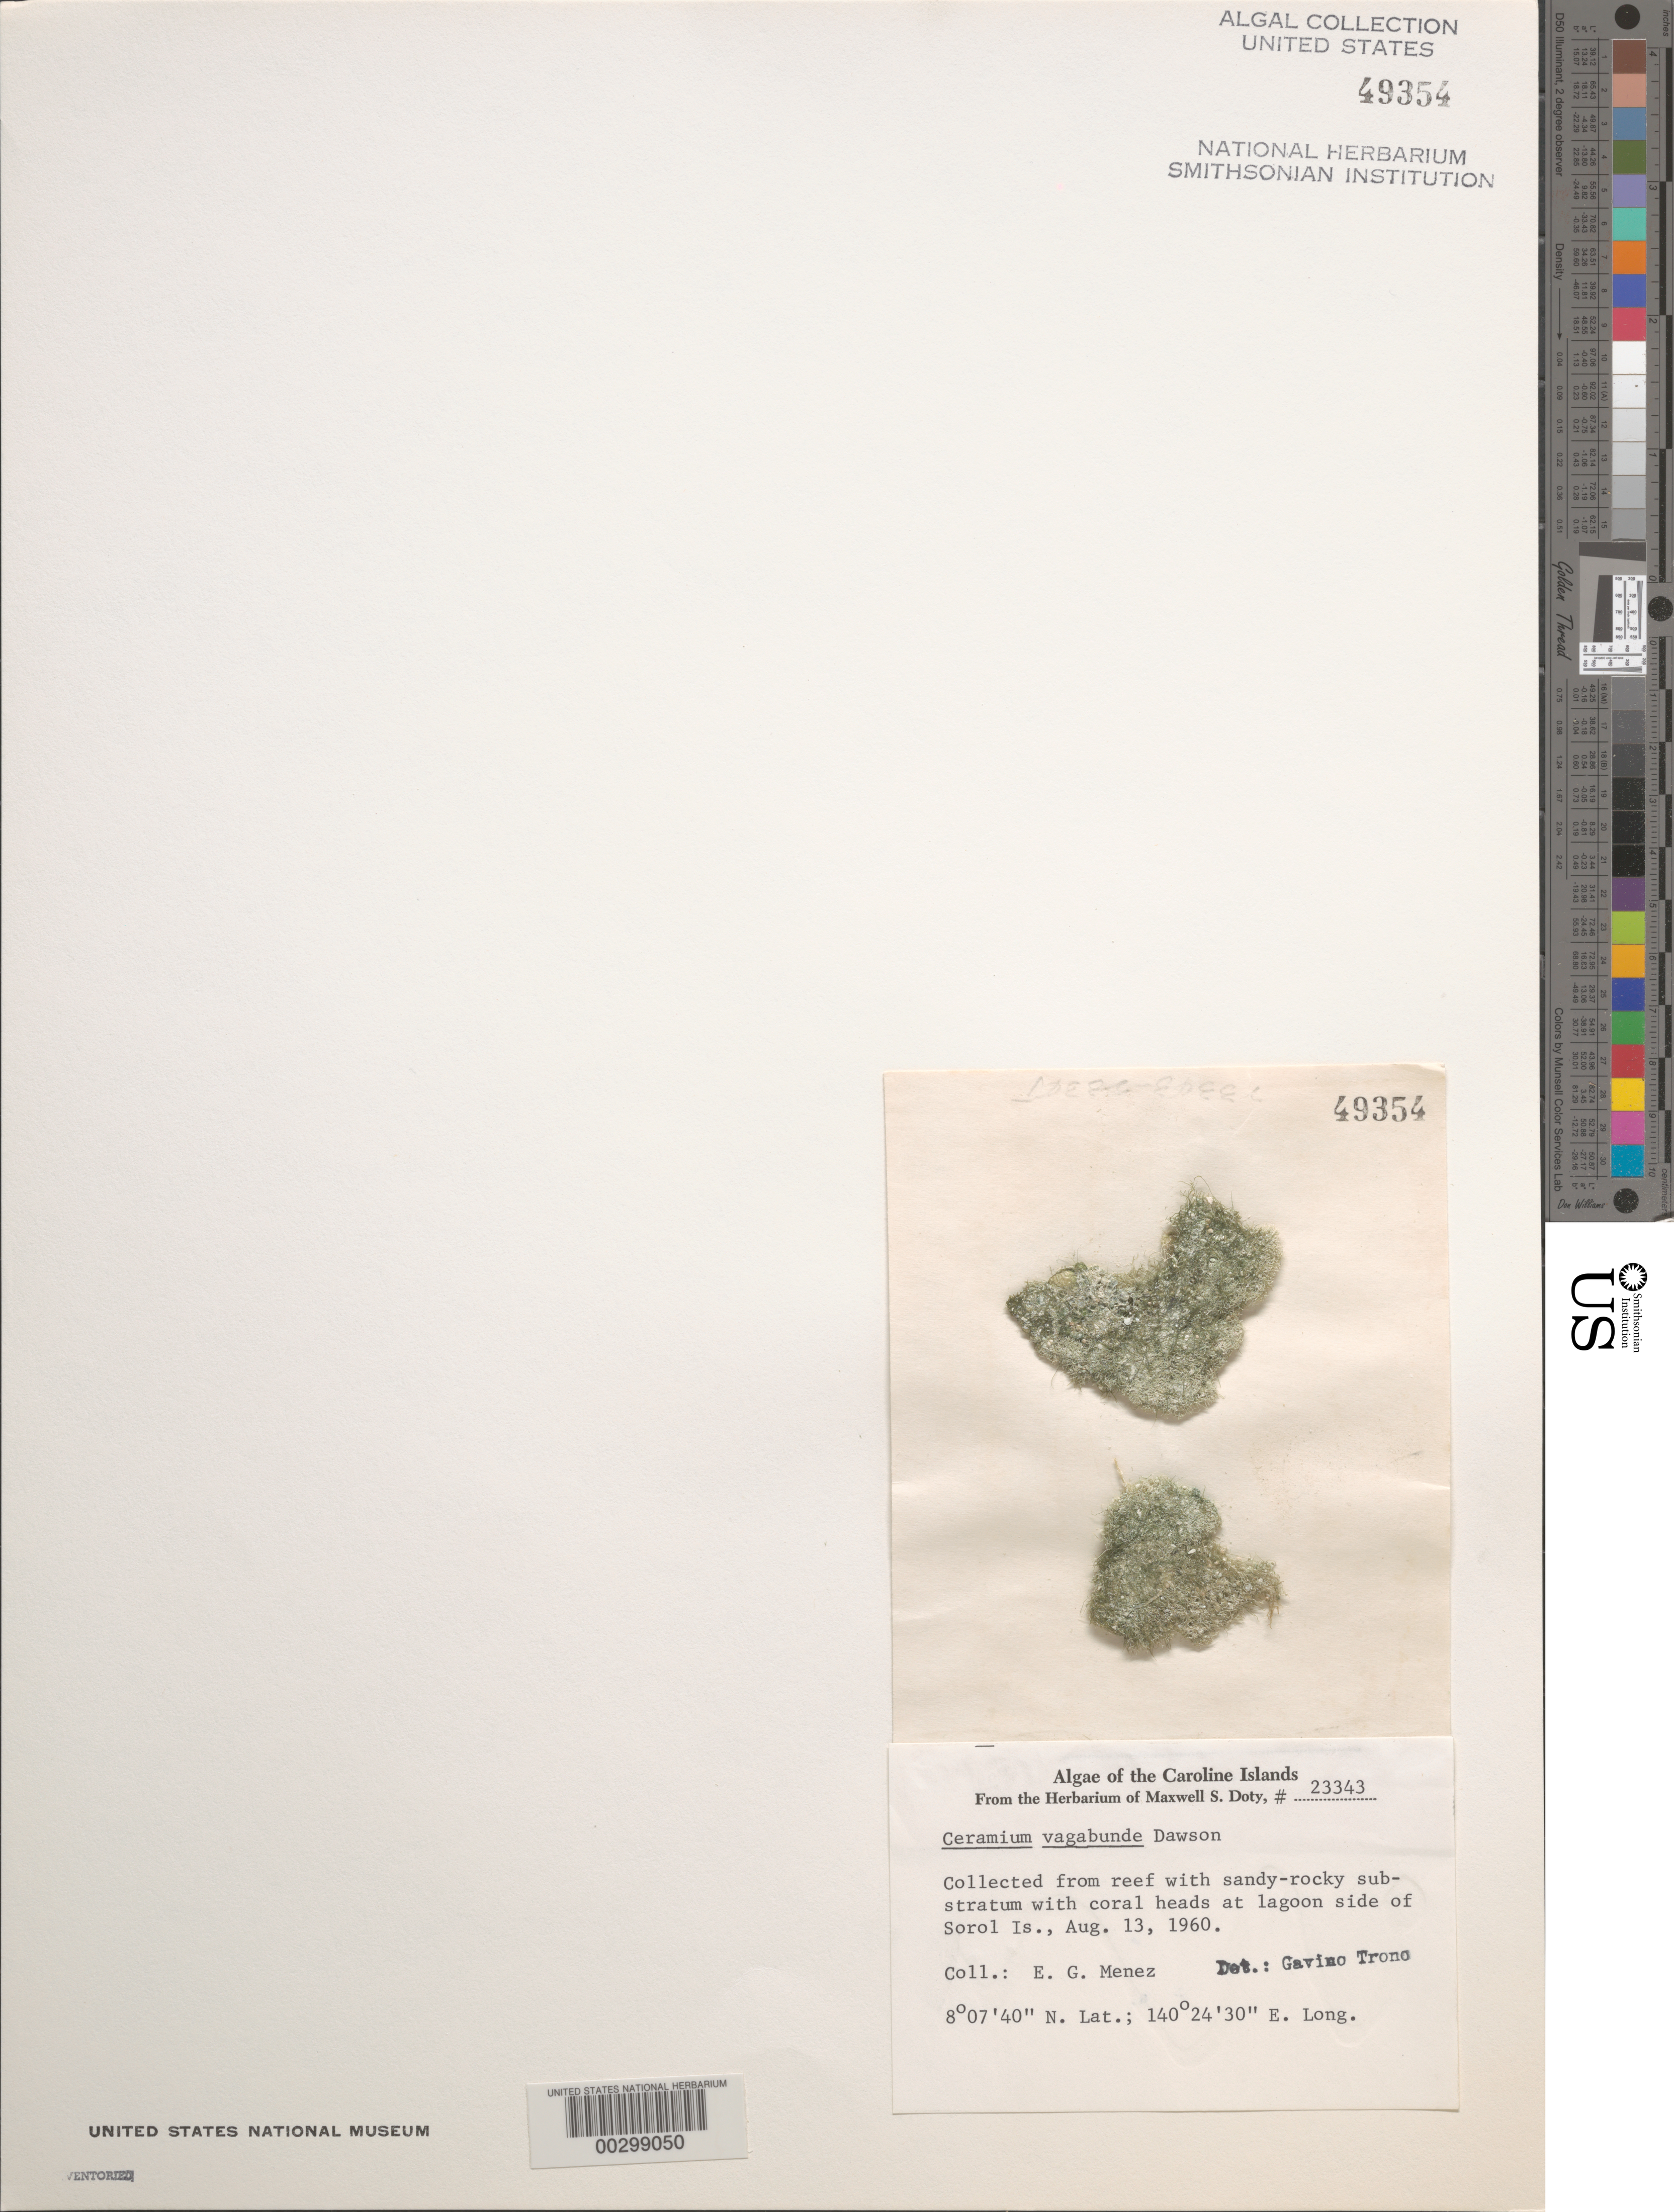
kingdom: Plantae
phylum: Rhodophyta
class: Florideophyceae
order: Ceramiales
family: Ceramiaceae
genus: Ceramium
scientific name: Ceramium vagans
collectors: Meñez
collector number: MSD 23343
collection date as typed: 13 Aug 1960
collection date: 1960-08-13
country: Micronesia, Federated States of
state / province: Yap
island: Sorol Atoll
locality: Lagoon side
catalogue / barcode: US 49354